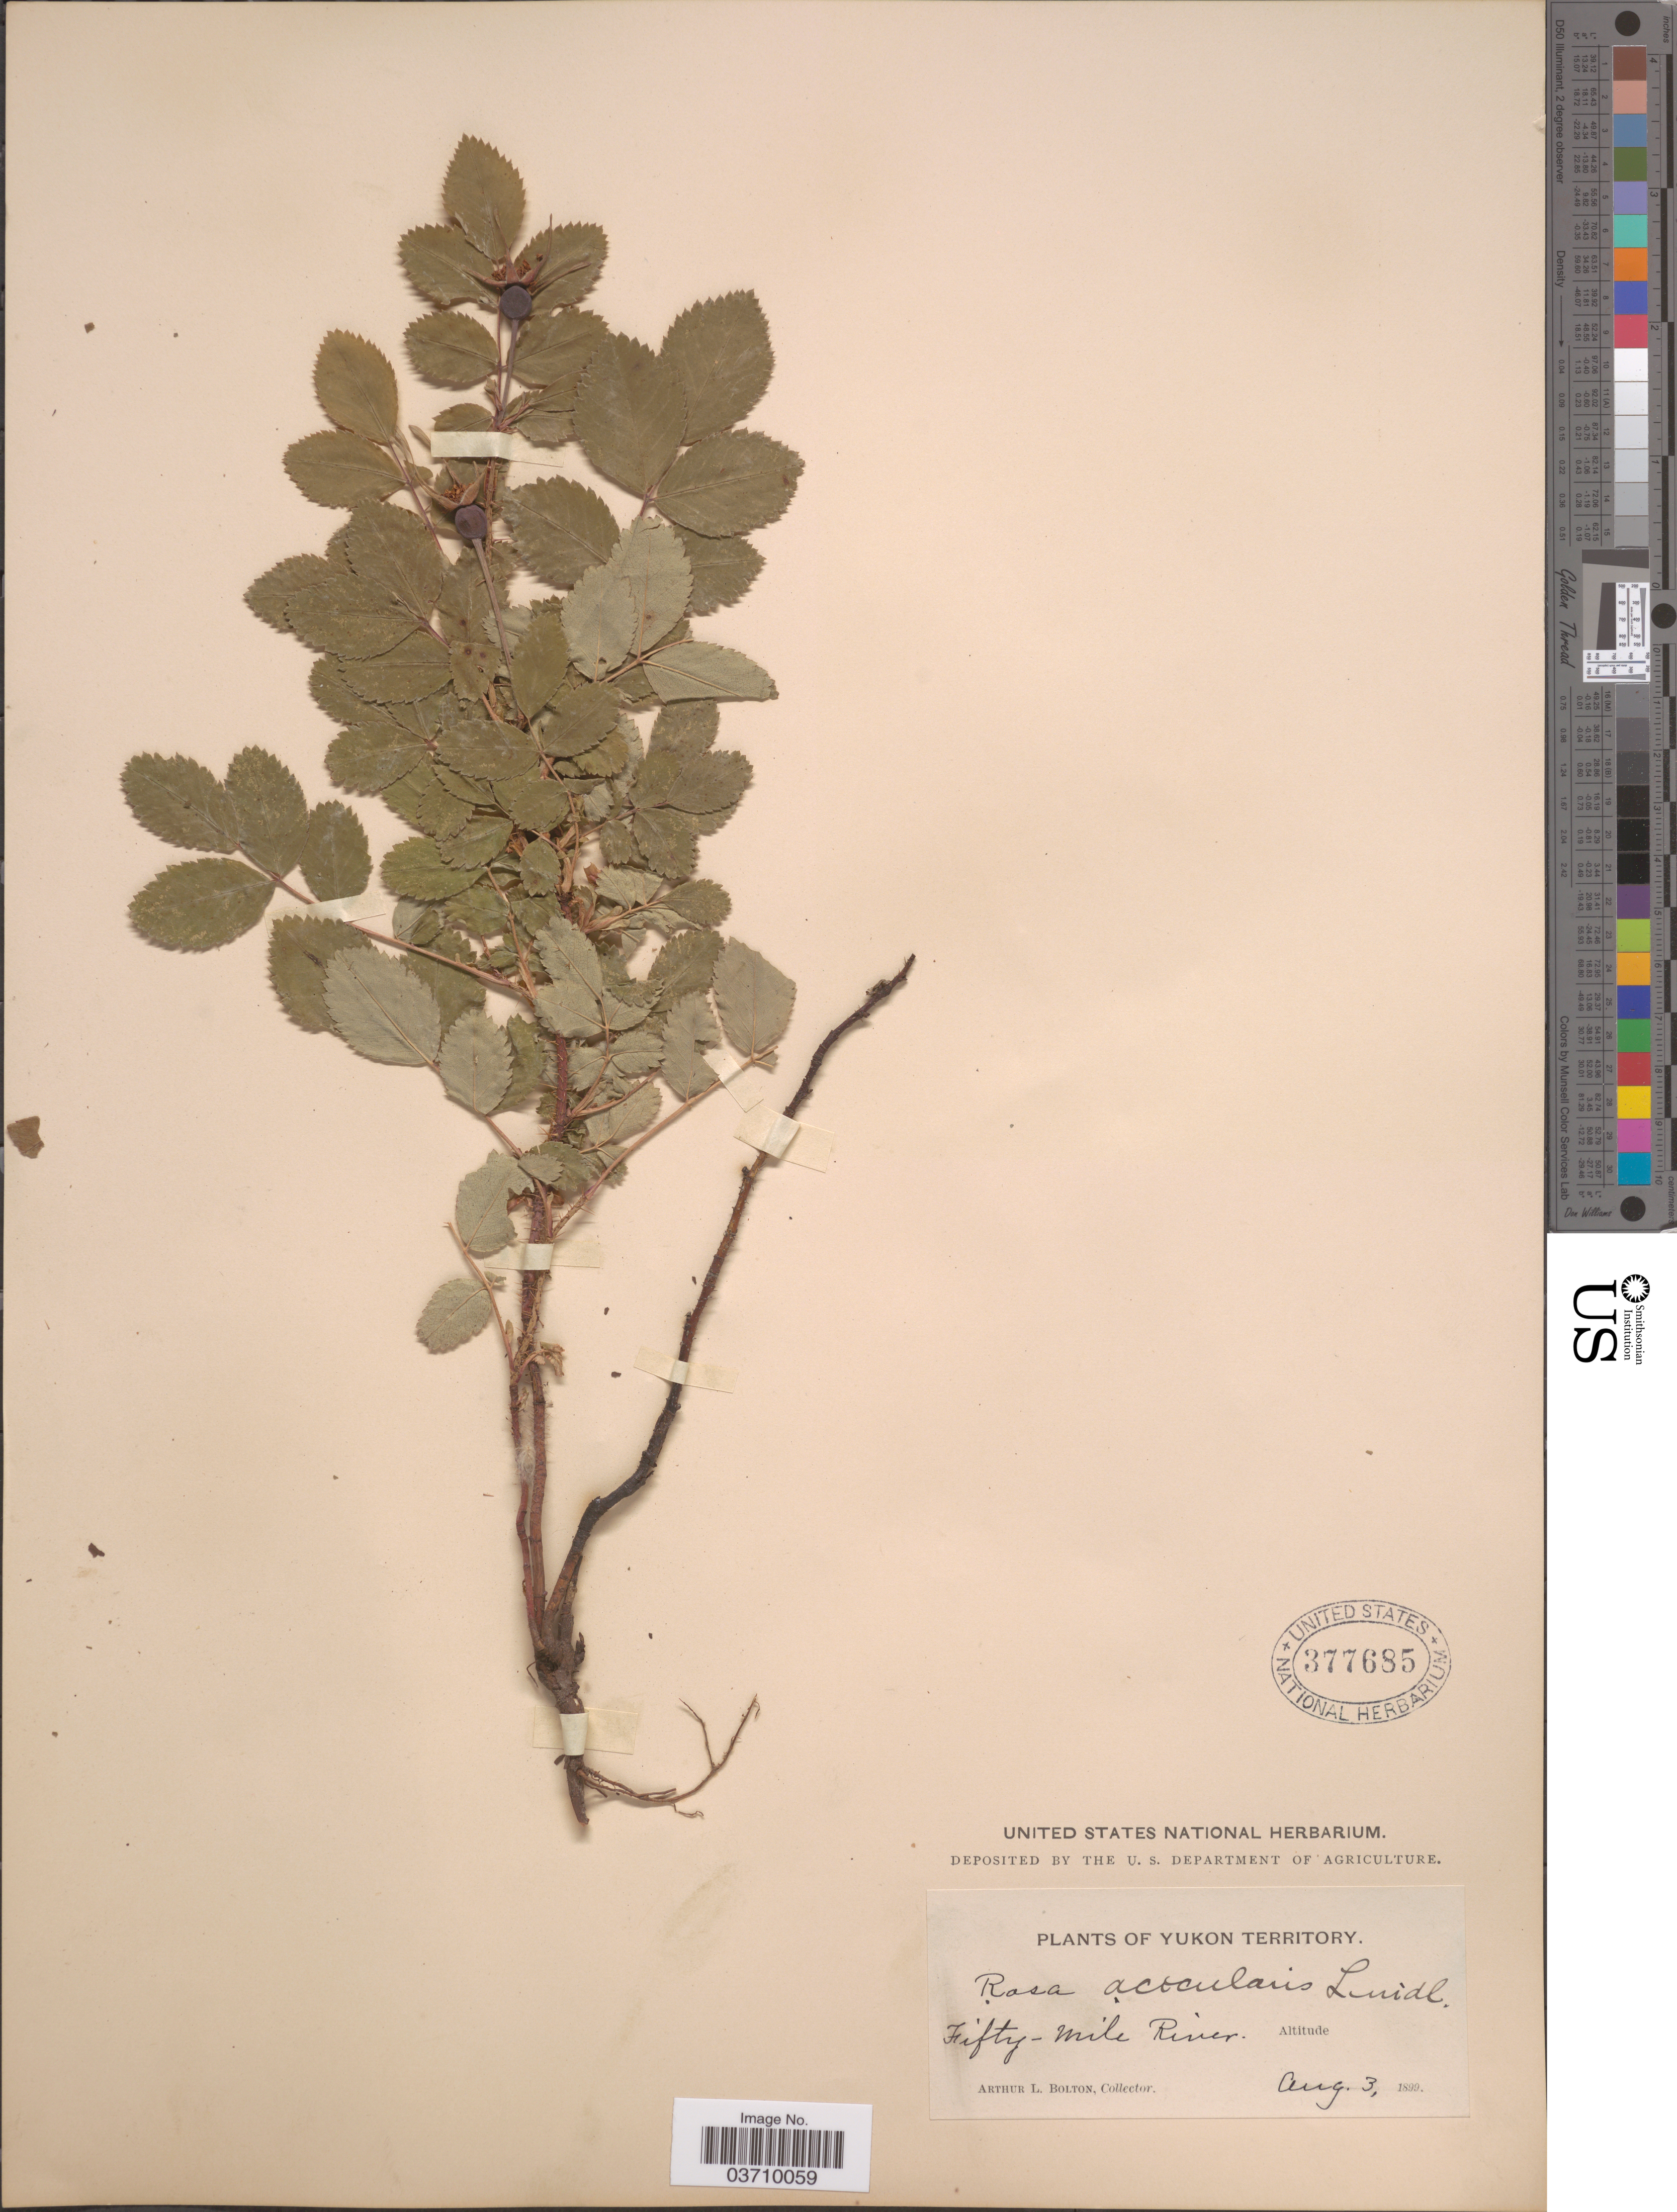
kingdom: Plantae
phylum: Tracheophyta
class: Magnoliopsida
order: Rosales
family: Rosaceae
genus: Rosa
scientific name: Rosa acicularis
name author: Lindl.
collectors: A. Bolton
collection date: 1899-08-03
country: Canada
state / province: Yukon Territory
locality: Fifty-Mile River.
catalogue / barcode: US 377685